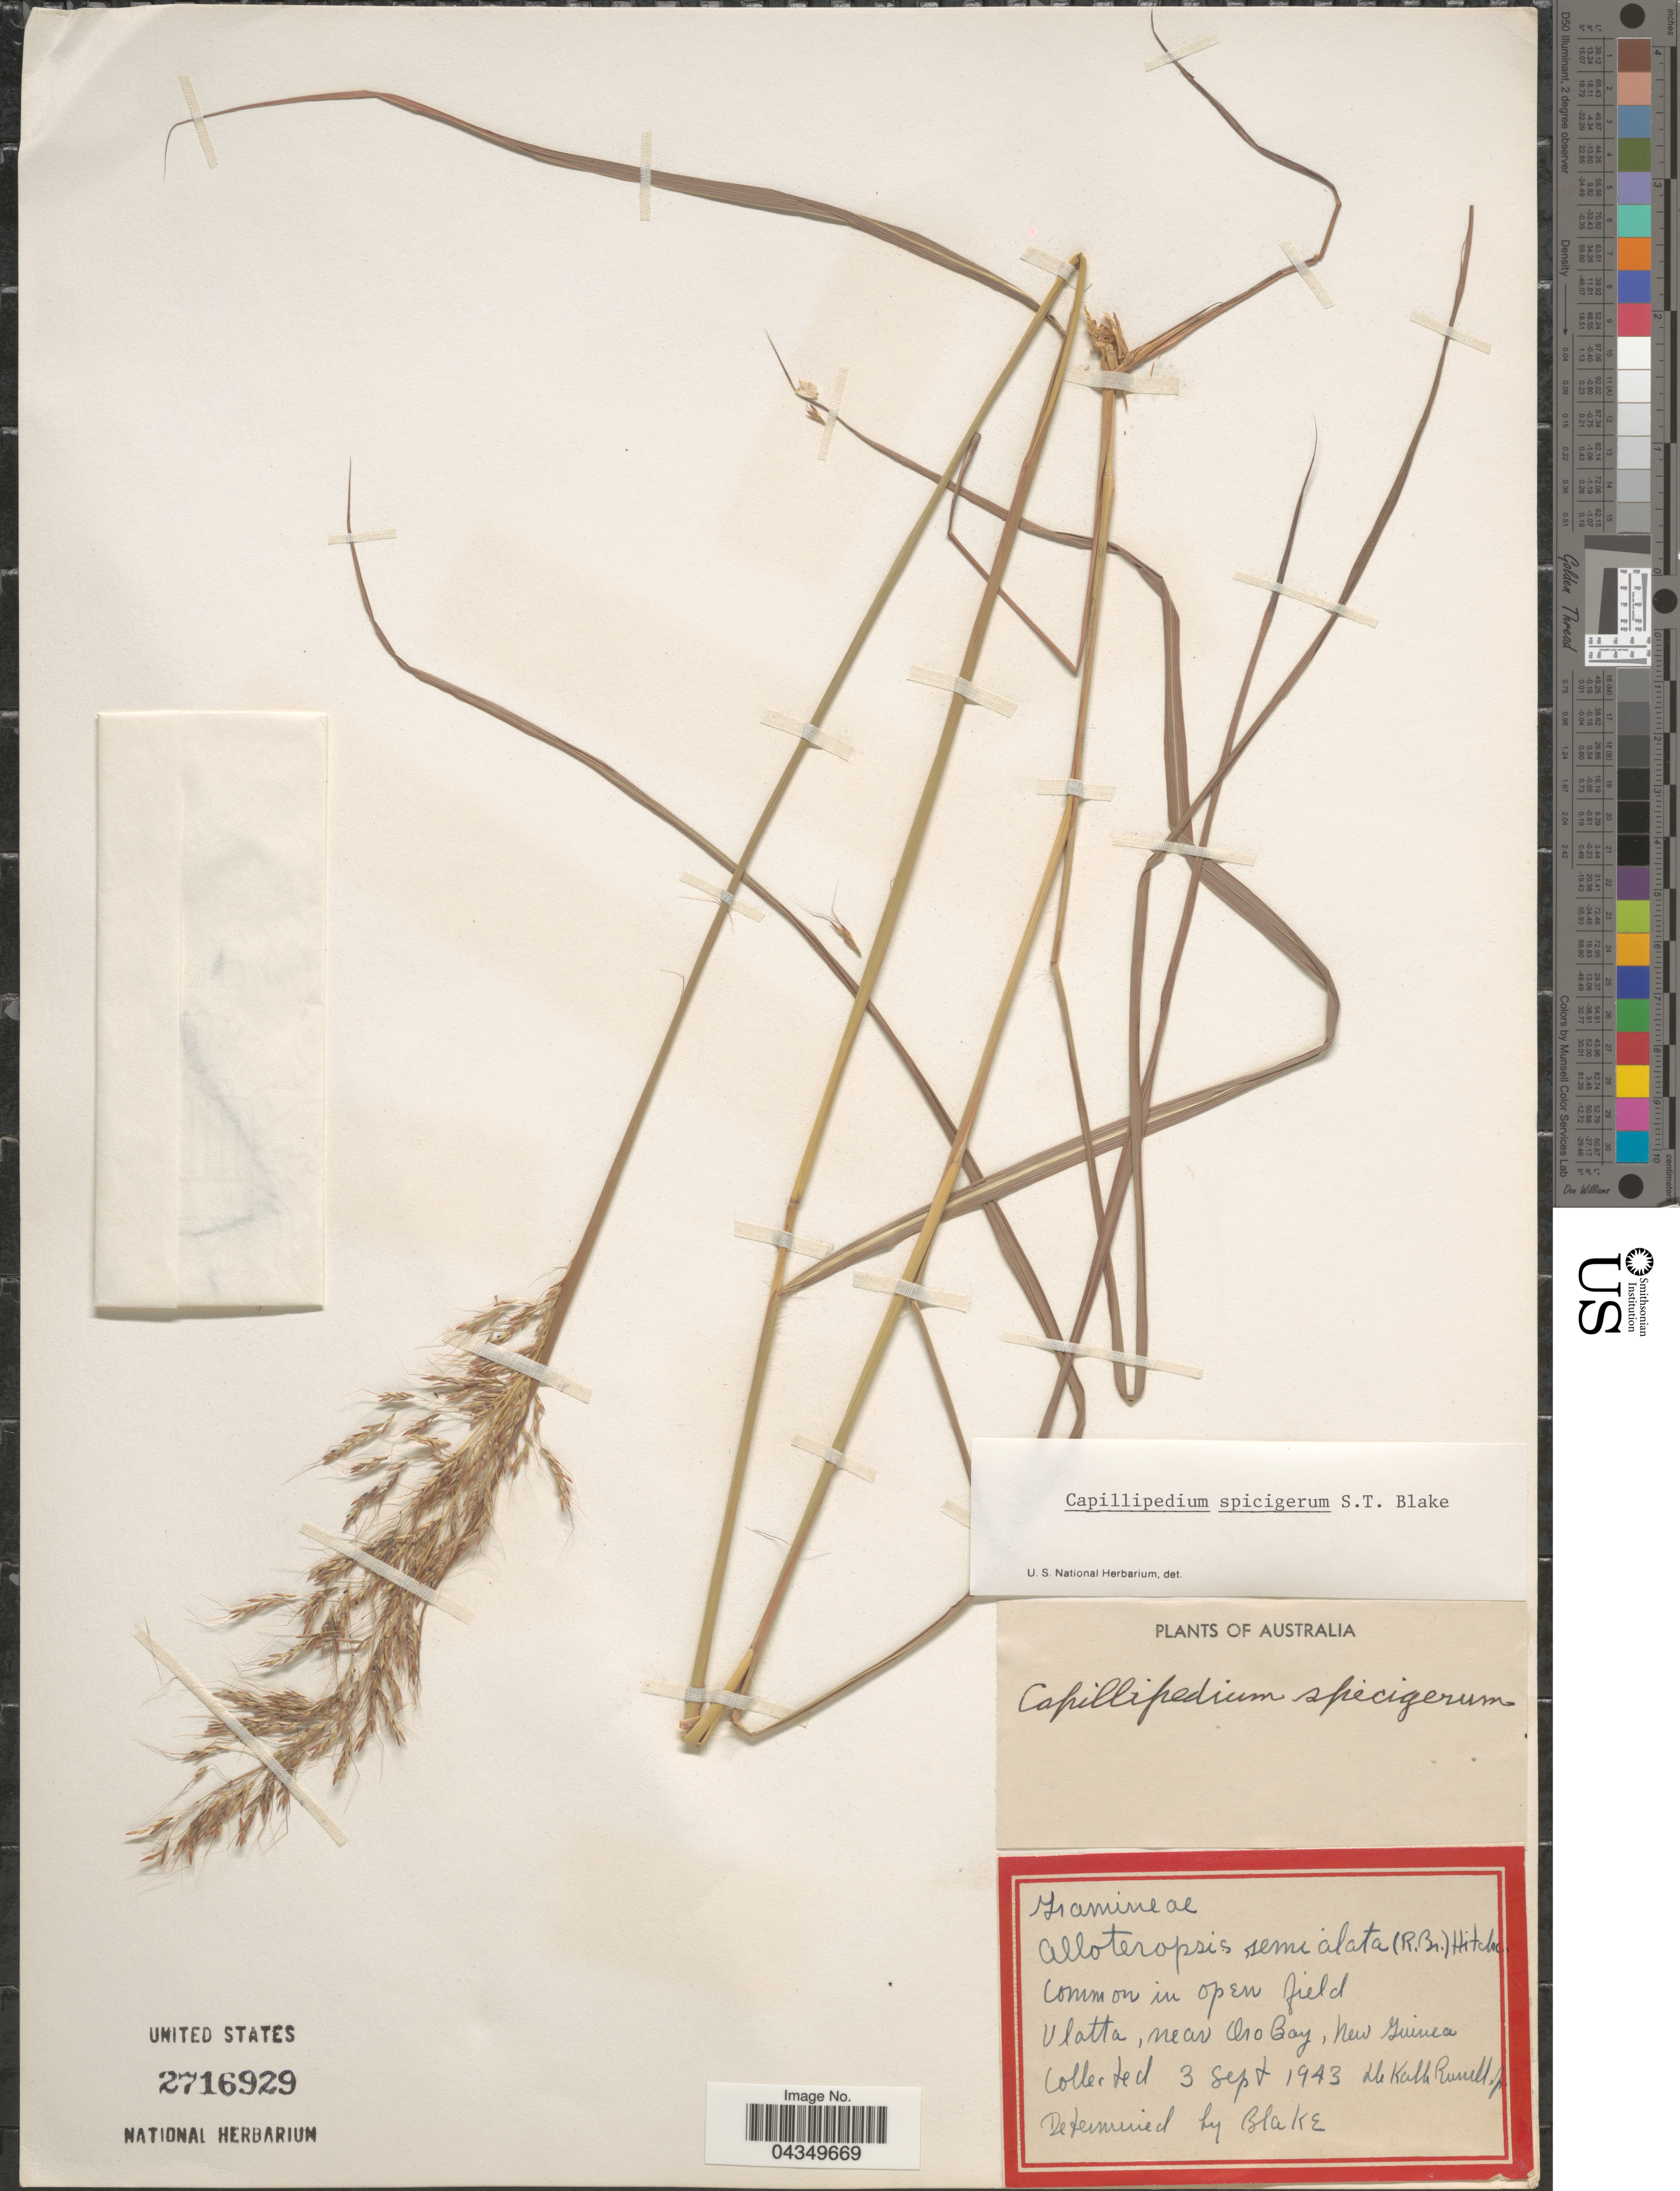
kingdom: Plantae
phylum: Tracheophyta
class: Liliopsida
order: Poales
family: Poaceae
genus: Capillipedium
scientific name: Capillipedium spicigerum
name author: S.T. Blake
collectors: D. K. Russell Jr.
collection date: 1943-09-03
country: Papua New Guinea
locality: Ulatta, near Oro Bay, New Guinea.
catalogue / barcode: US 2716929